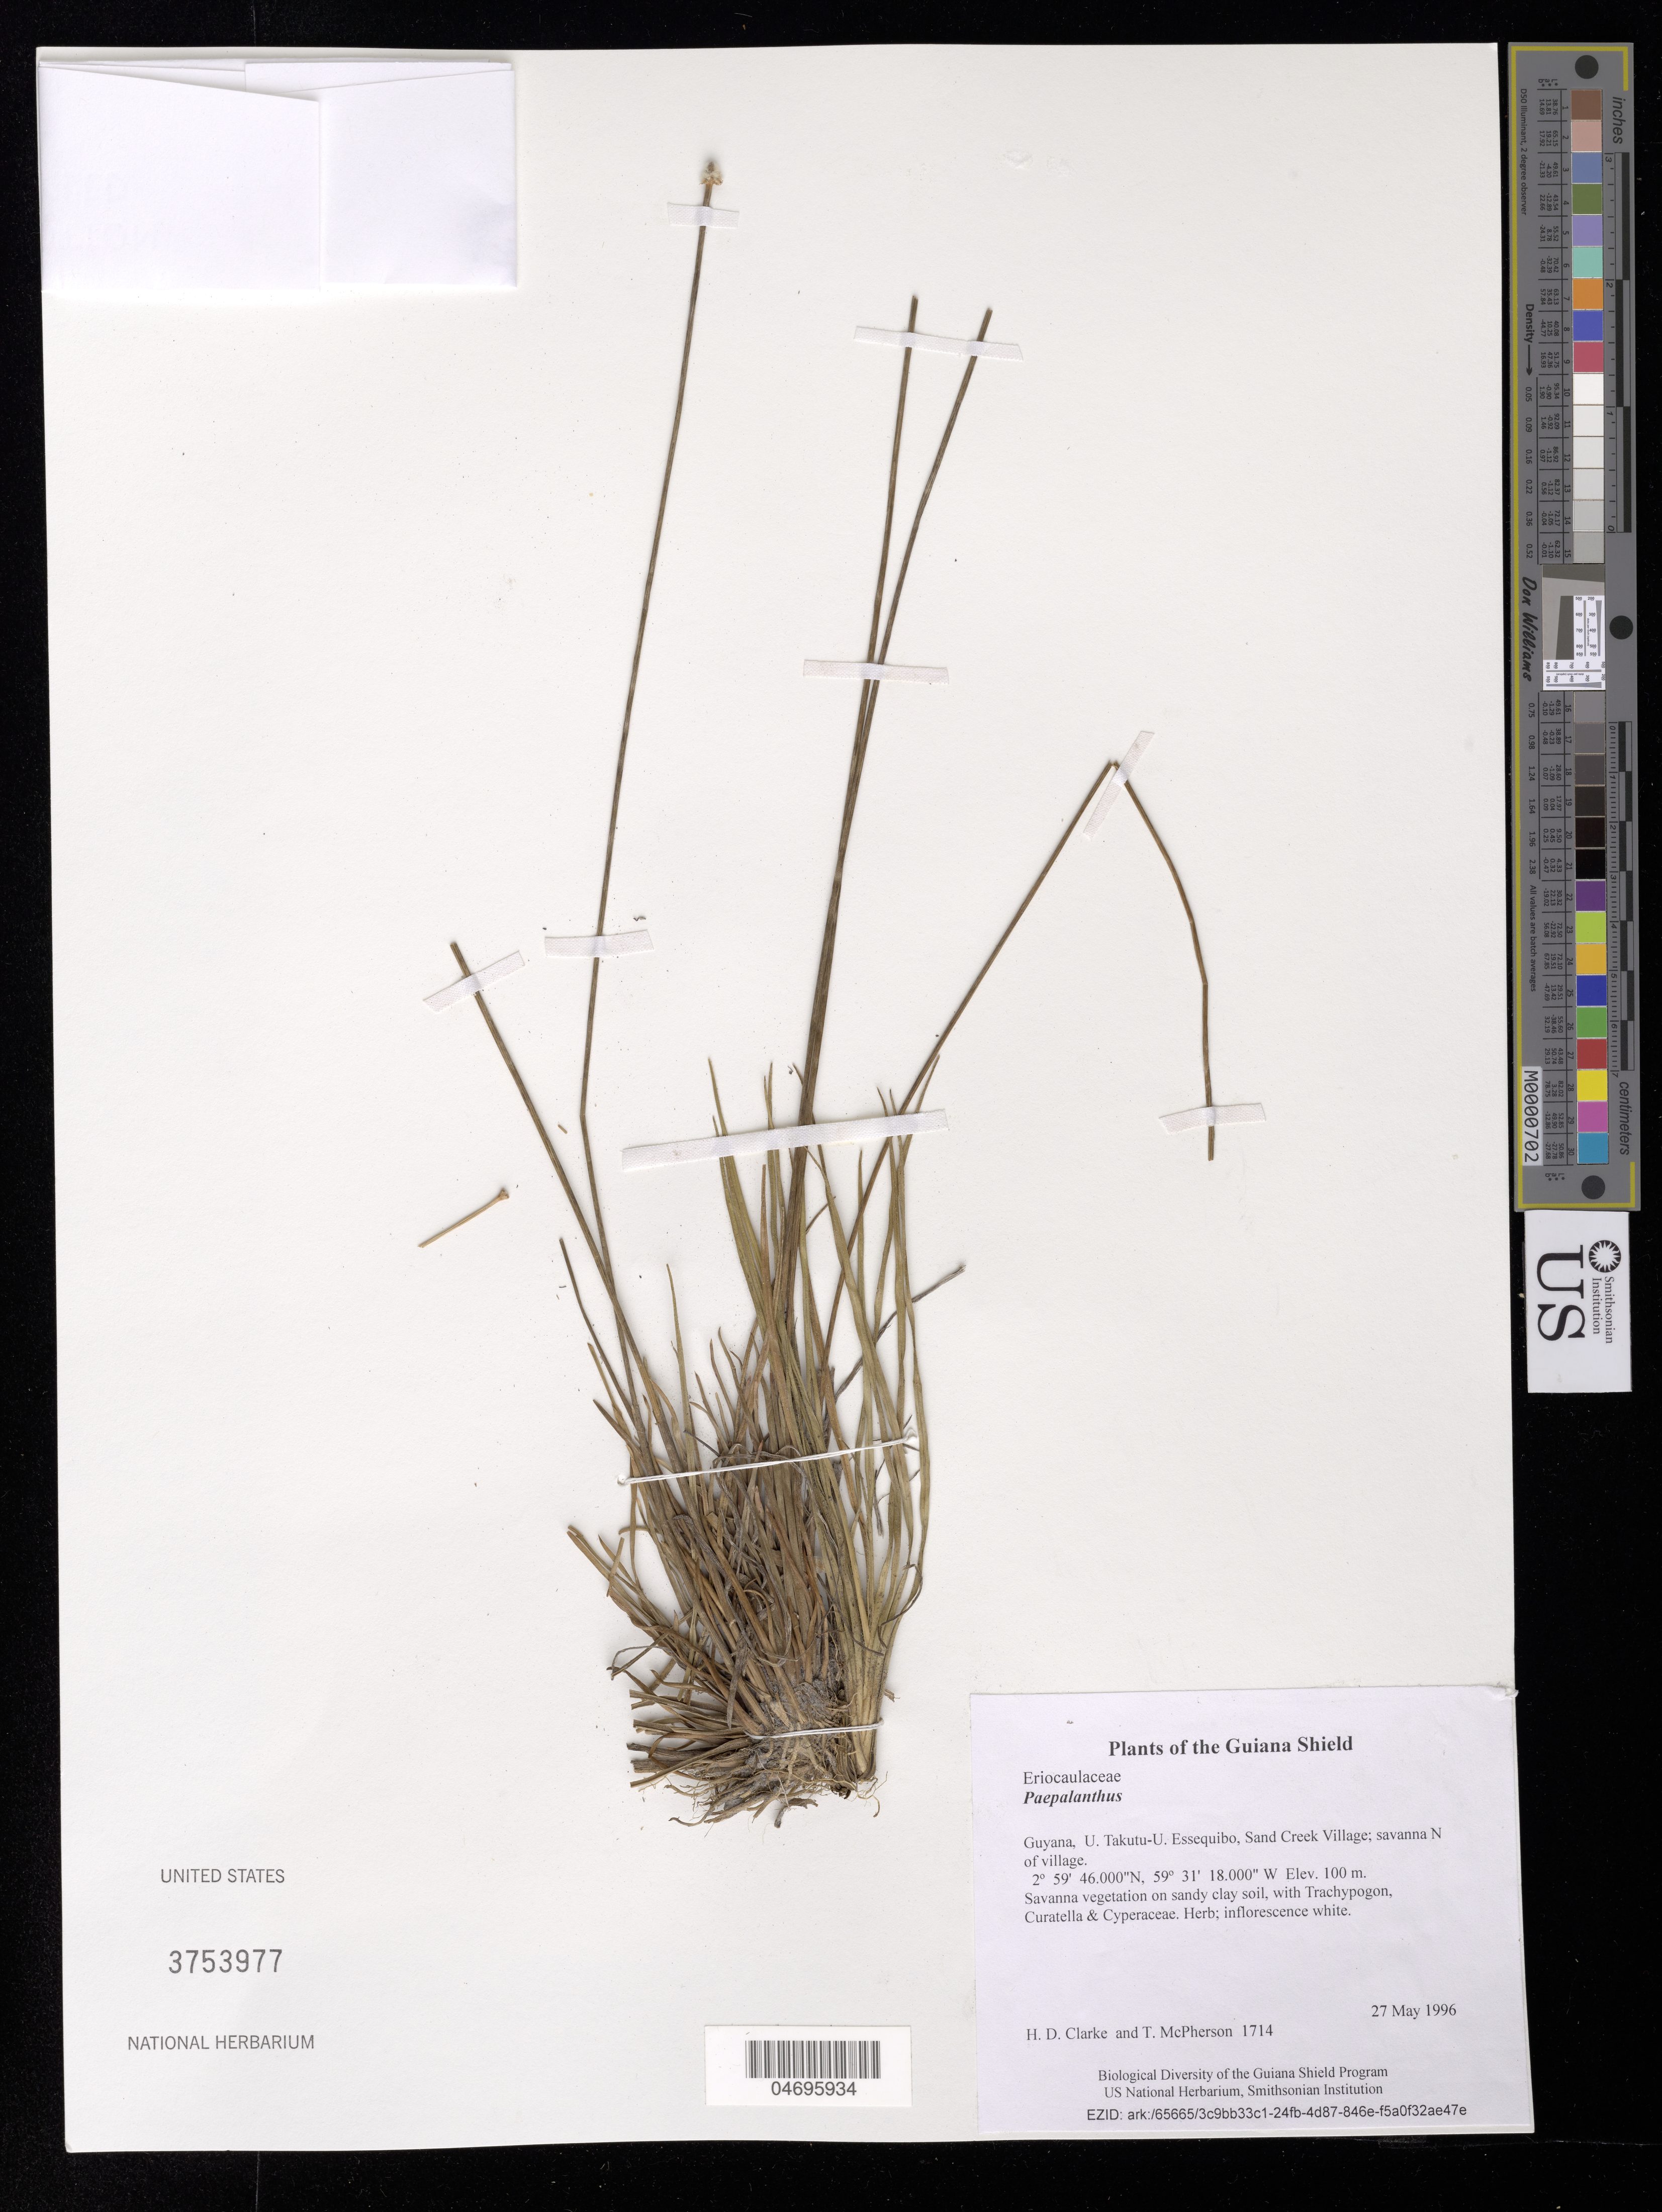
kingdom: Plantae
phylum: Tracheophyta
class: Liliopsida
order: Poales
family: Eriocaulaceae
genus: Comanthera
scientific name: Comanthera xeranthemoides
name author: (Bong.) L.R. Parra & Giul.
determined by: Sauthier, Laura Jeanne, (SPF), Universidade de Sao Paulo (BRAZIL)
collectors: H. D. Clarke & T. McPherson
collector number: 1714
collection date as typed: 27 May 1996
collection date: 1996-05-27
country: Guyana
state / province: U. Takutu-U. Essequibo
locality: Sand Creek Village; savanna N of village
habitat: Savanna vegetation on sandy clay soil, with Trachypogon, Curatella & Cyperaceae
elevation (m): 100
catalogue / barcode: US 3753977